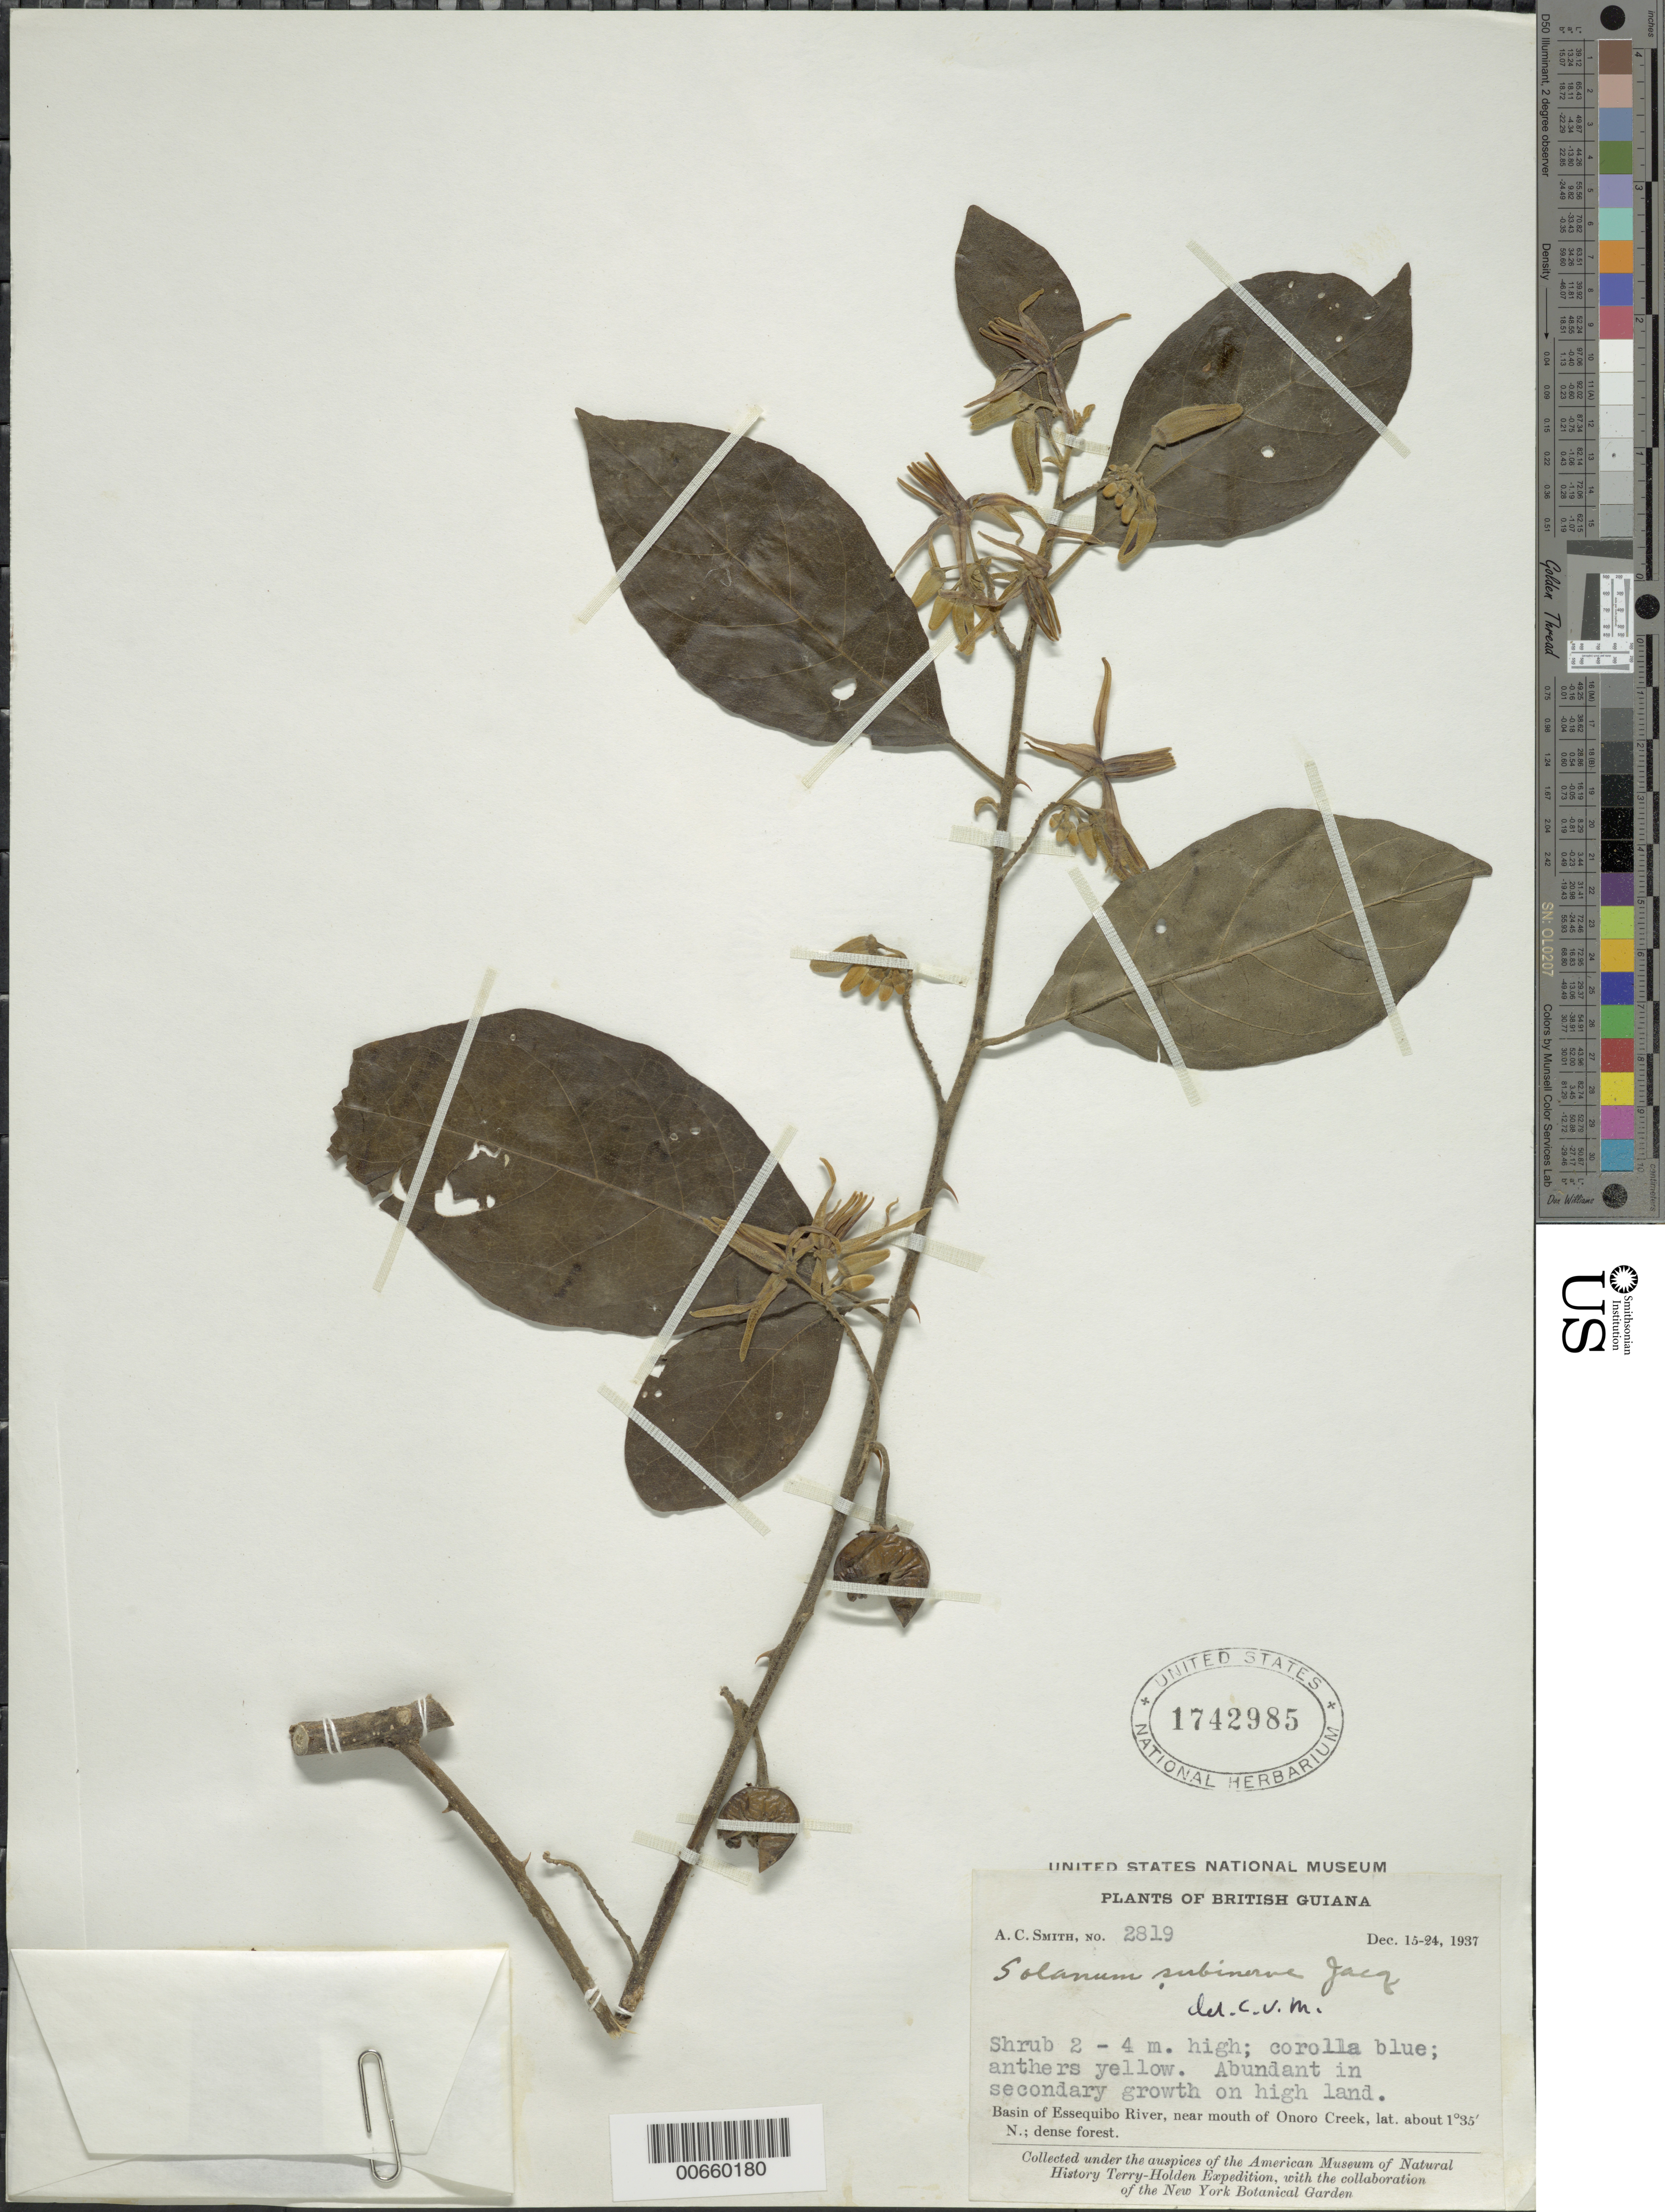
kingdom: Plantae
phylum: Tracheophyta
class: Magnoliopsida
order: Solanales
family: Solanaceae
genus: Solanum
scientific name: Solanum subinerme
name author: Jacq.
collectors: A. C. Smith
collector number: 2819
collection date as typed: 12 Dec 1937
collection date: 1937-12-12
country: Guyana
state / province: U. Takutu-U. Essequibo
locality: Onoro Creek (near mouth), Essequibo River basin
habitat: Secondary growth on high land.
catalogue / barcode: US 1742985